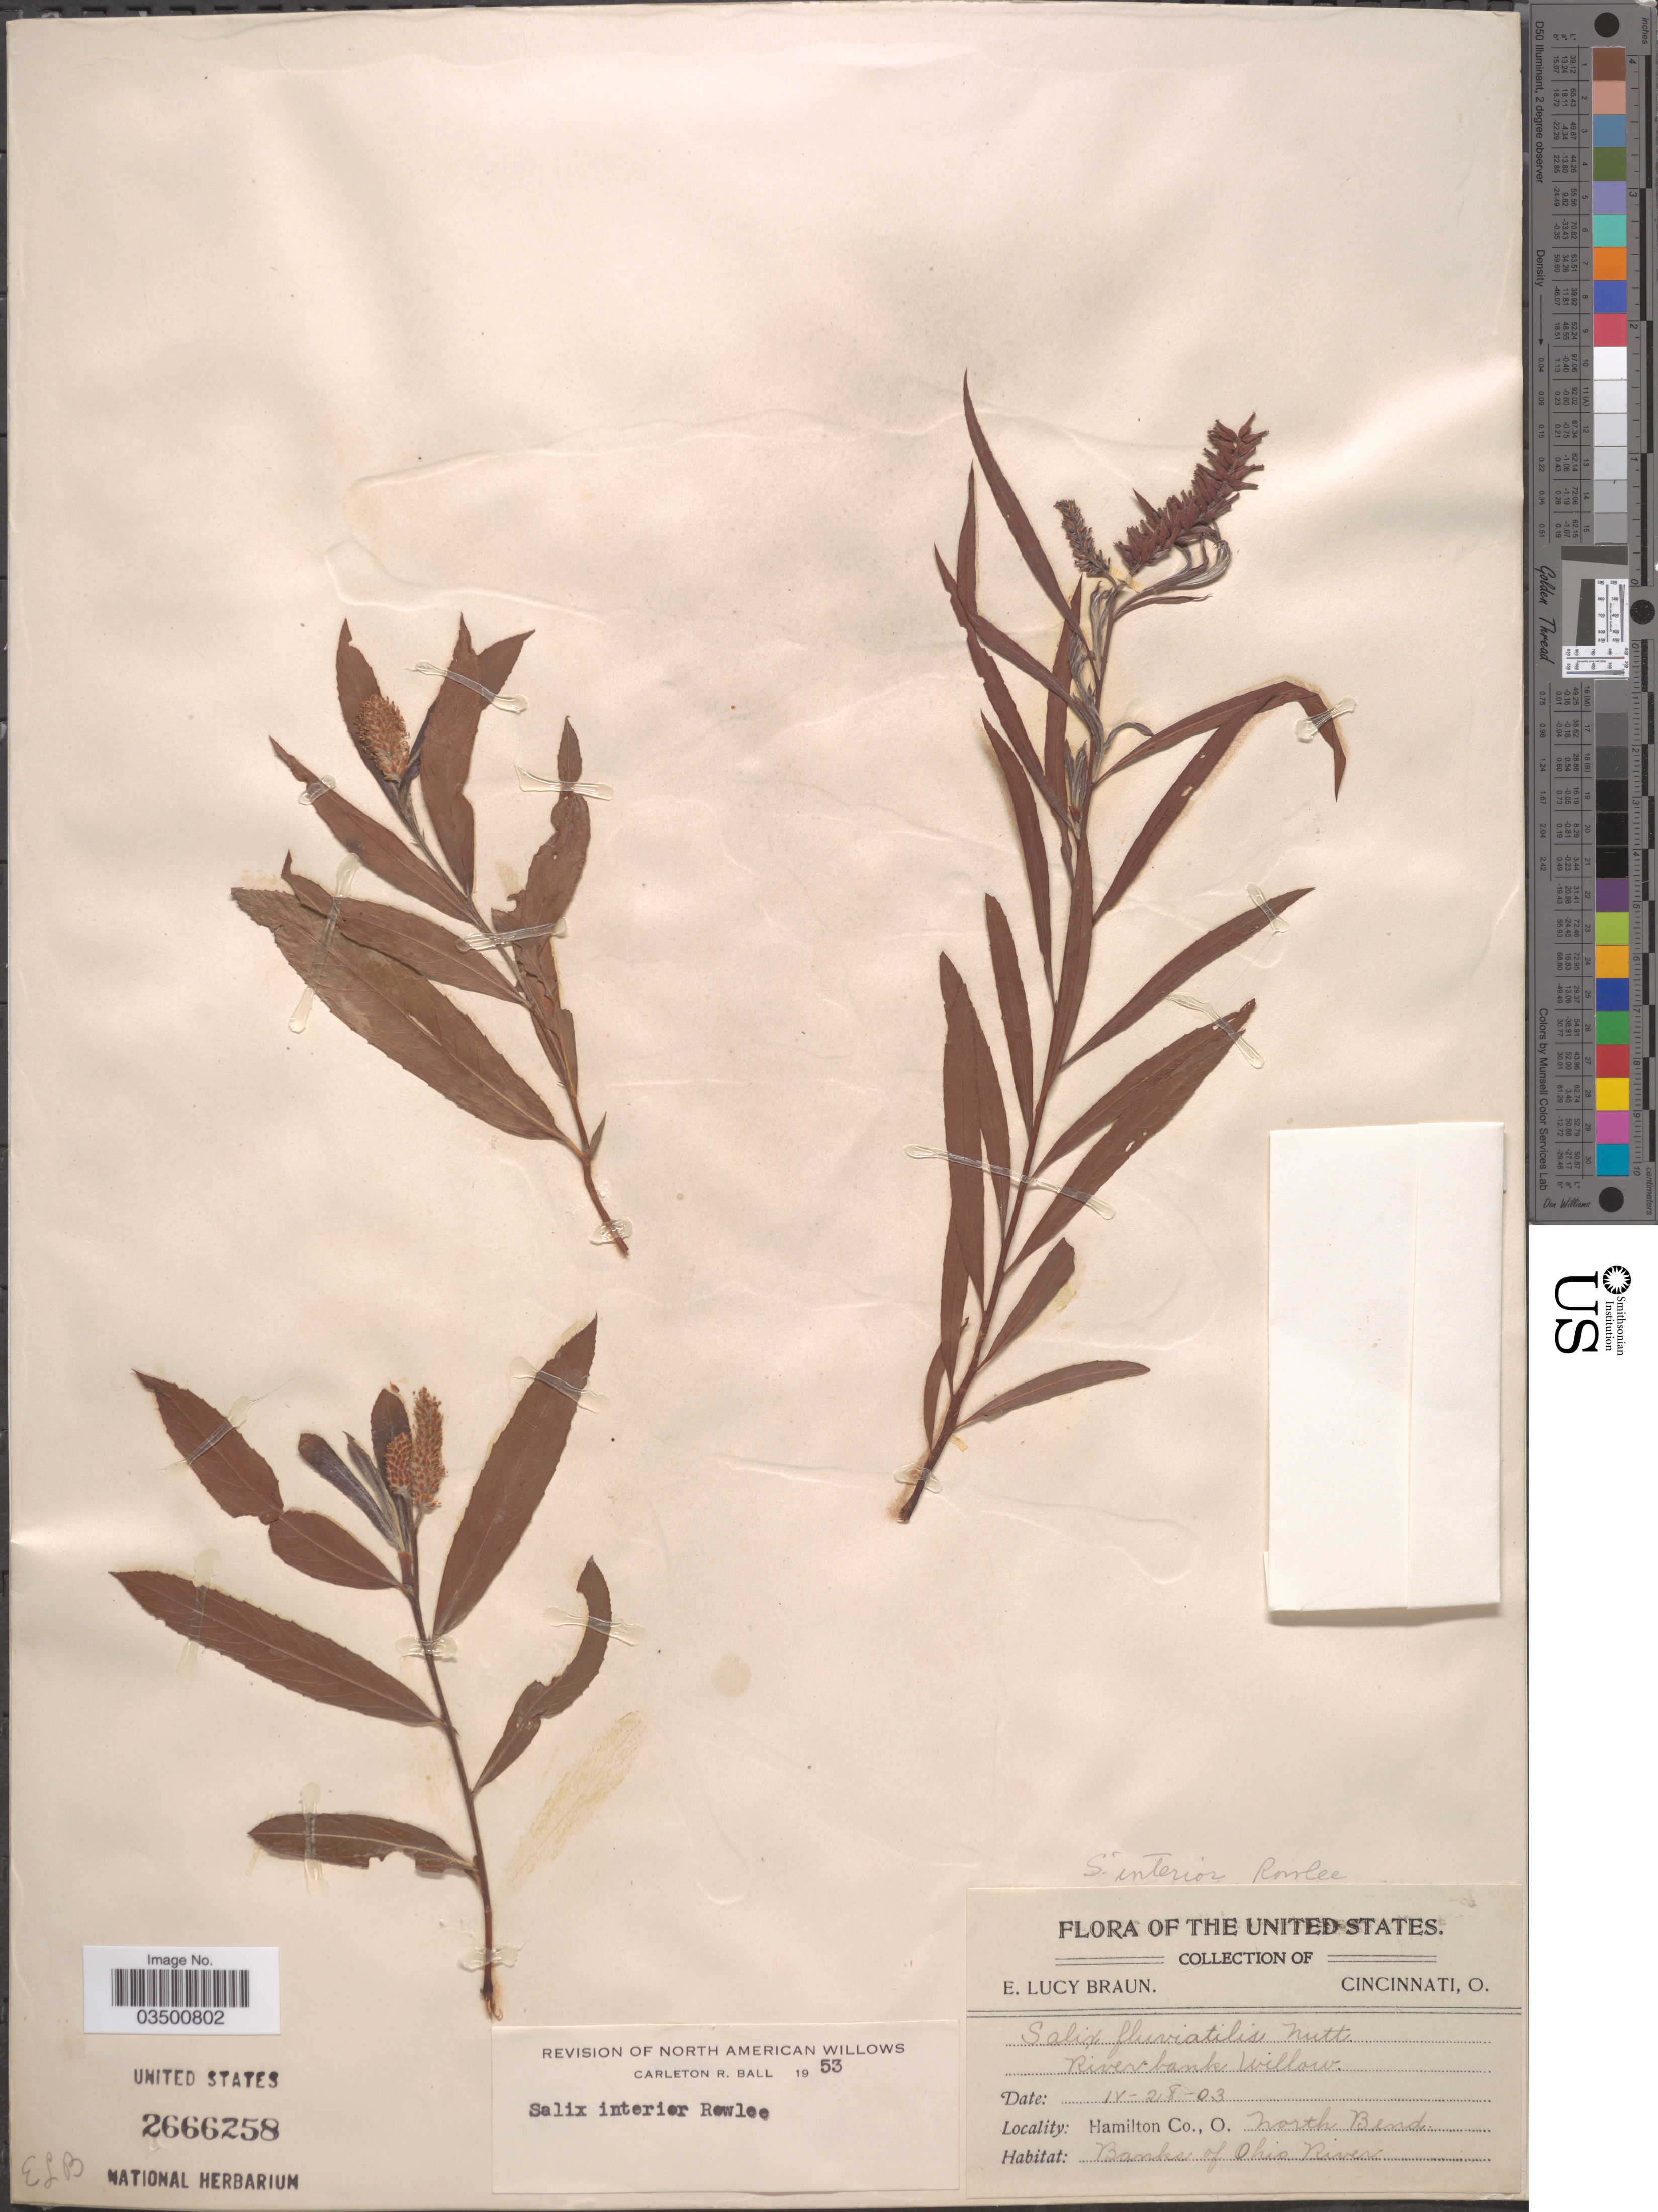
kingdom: Plantae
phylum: Tracheophyta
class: Magnoliopsida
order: Malpighiales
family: Salicaceae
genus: Salix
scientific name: Salix interior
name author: Rowlee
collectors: E. L. Braun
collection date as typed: Transcribed d/m/y: 28/4/3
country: United States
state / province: Ohio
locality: Hamilton Co. North Bend. Banks of Ohio River.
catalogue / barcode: US 2666258